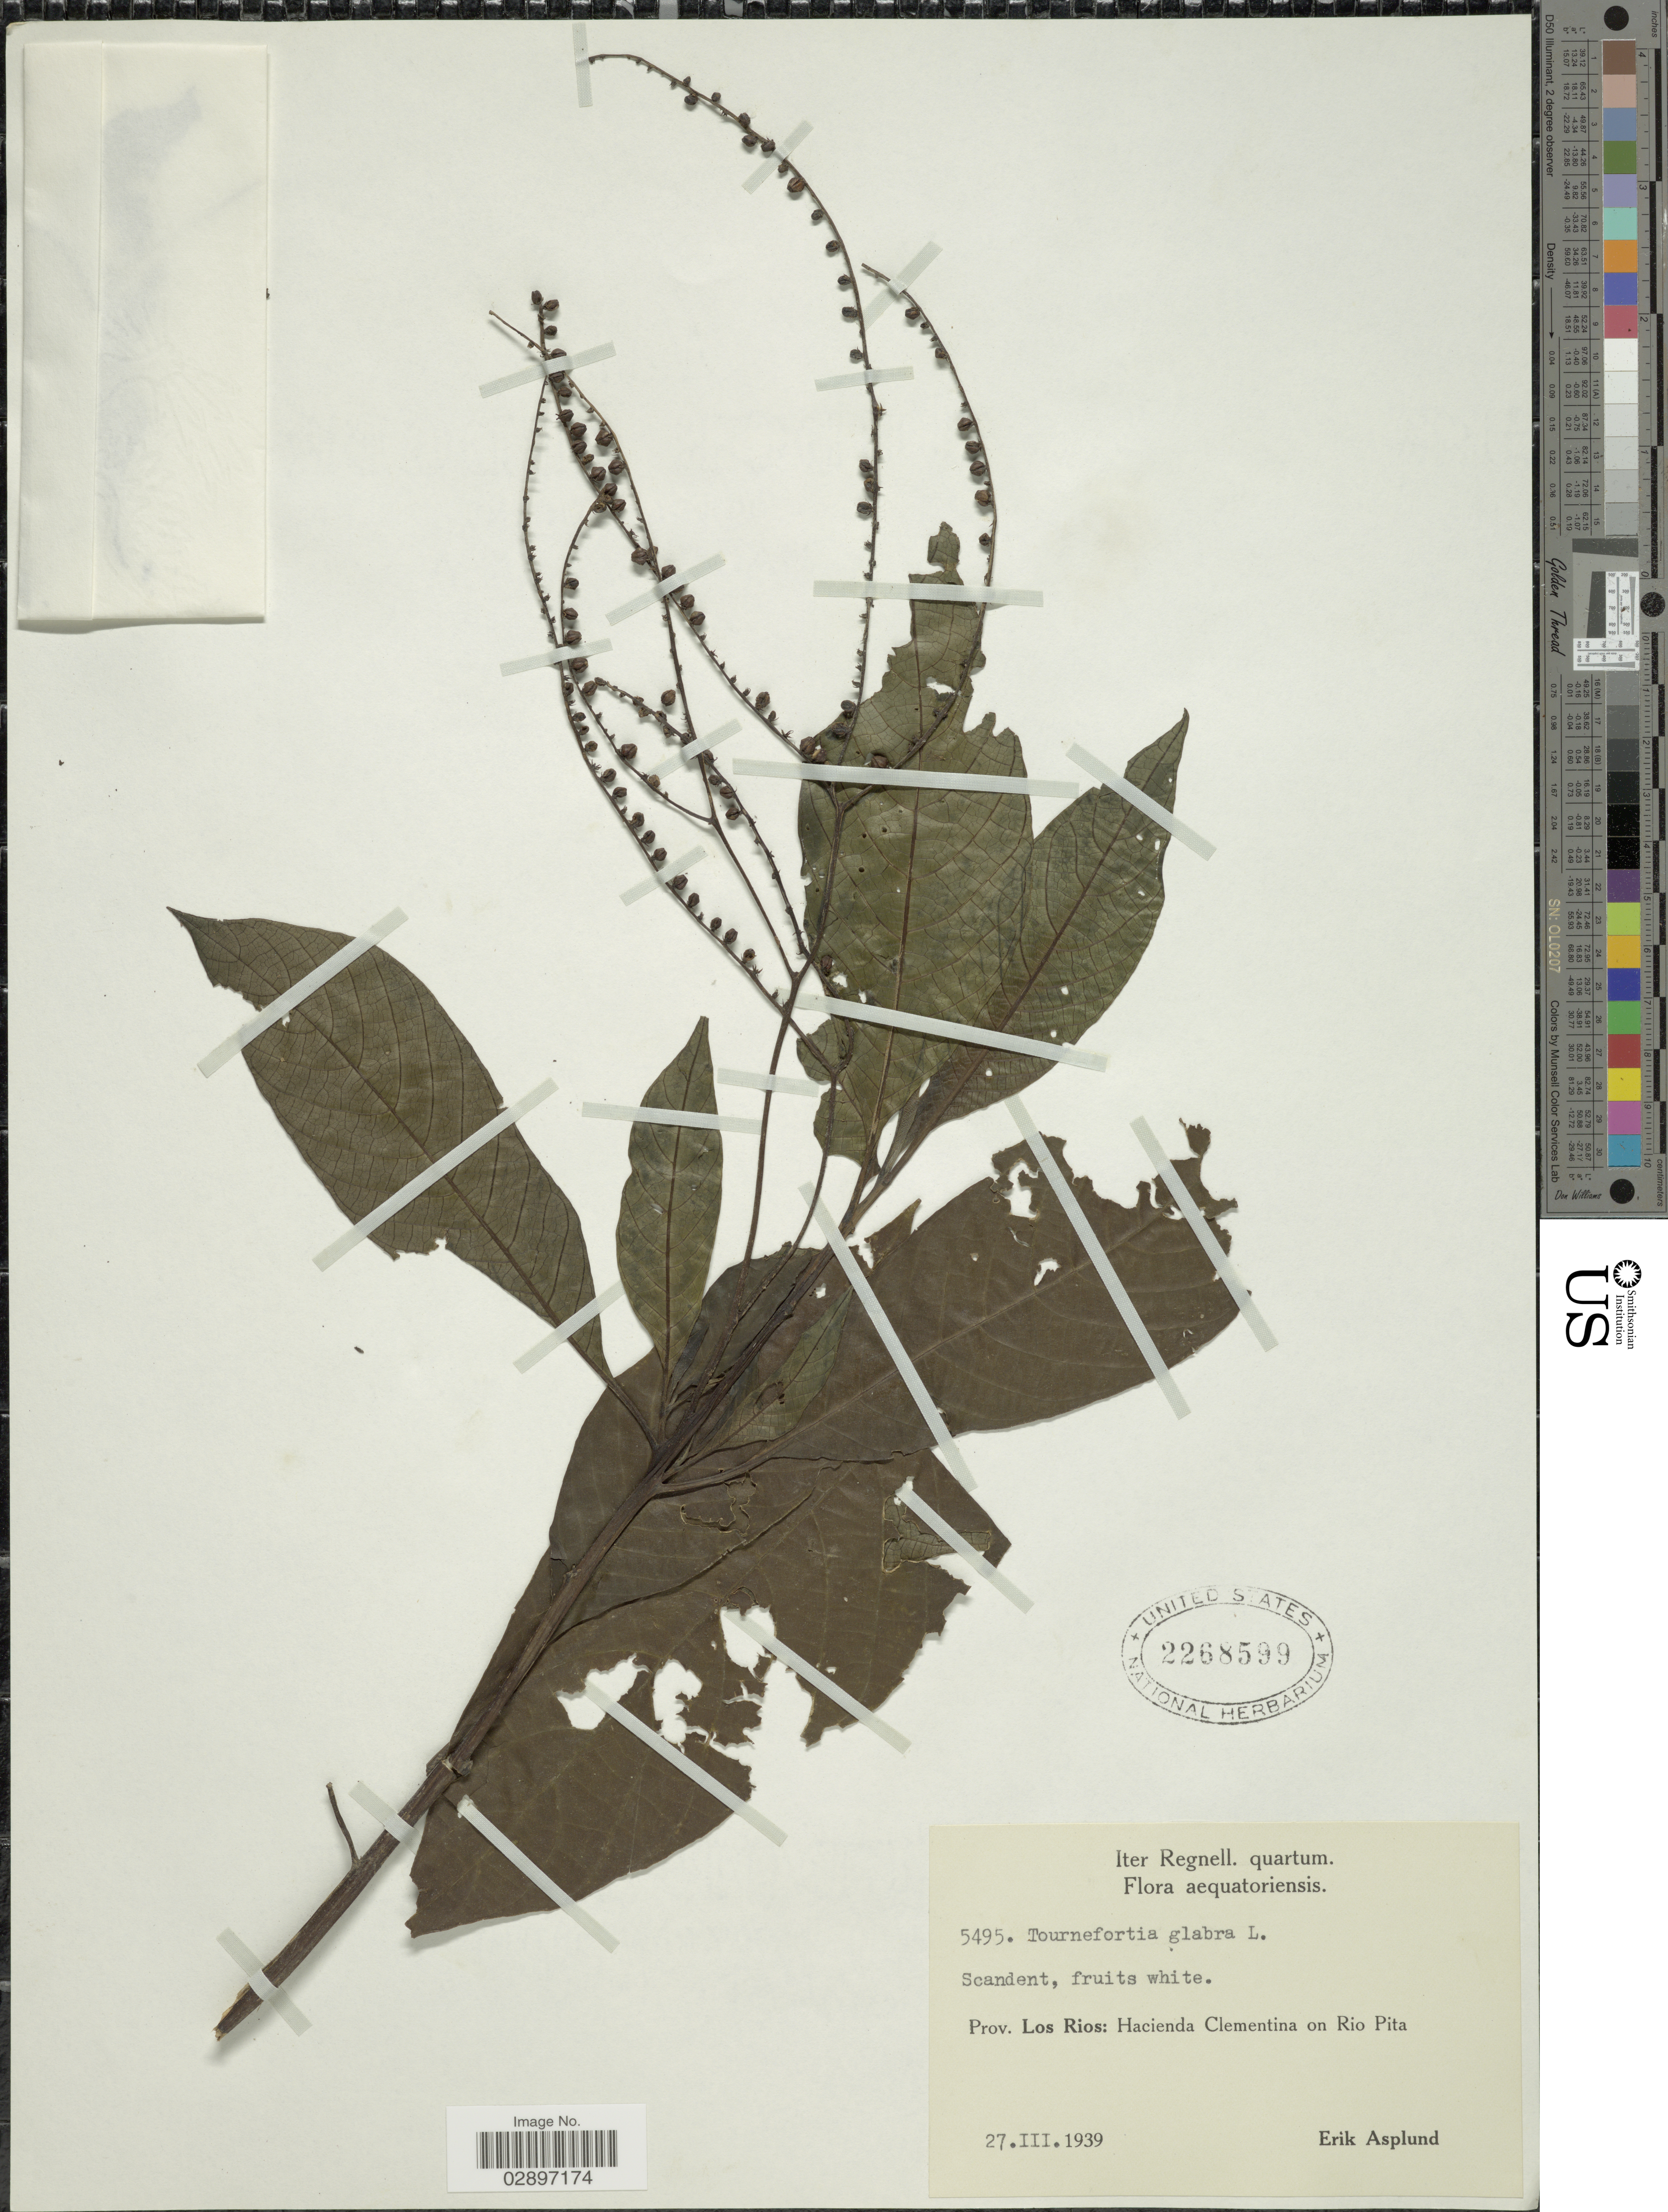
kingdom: Plantae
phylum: Tracheophyta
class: Magnoliopsida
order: Boraginales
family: Heliotropiaceae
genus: Tournefortia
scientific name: Tournefortia glabra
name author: L.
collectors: E. Asplund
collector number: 5495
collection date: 1939-03-27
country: Ecuador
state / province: Los Ríos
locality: Hacienda Clementina on Rio Pita.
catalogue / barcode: US 2268599